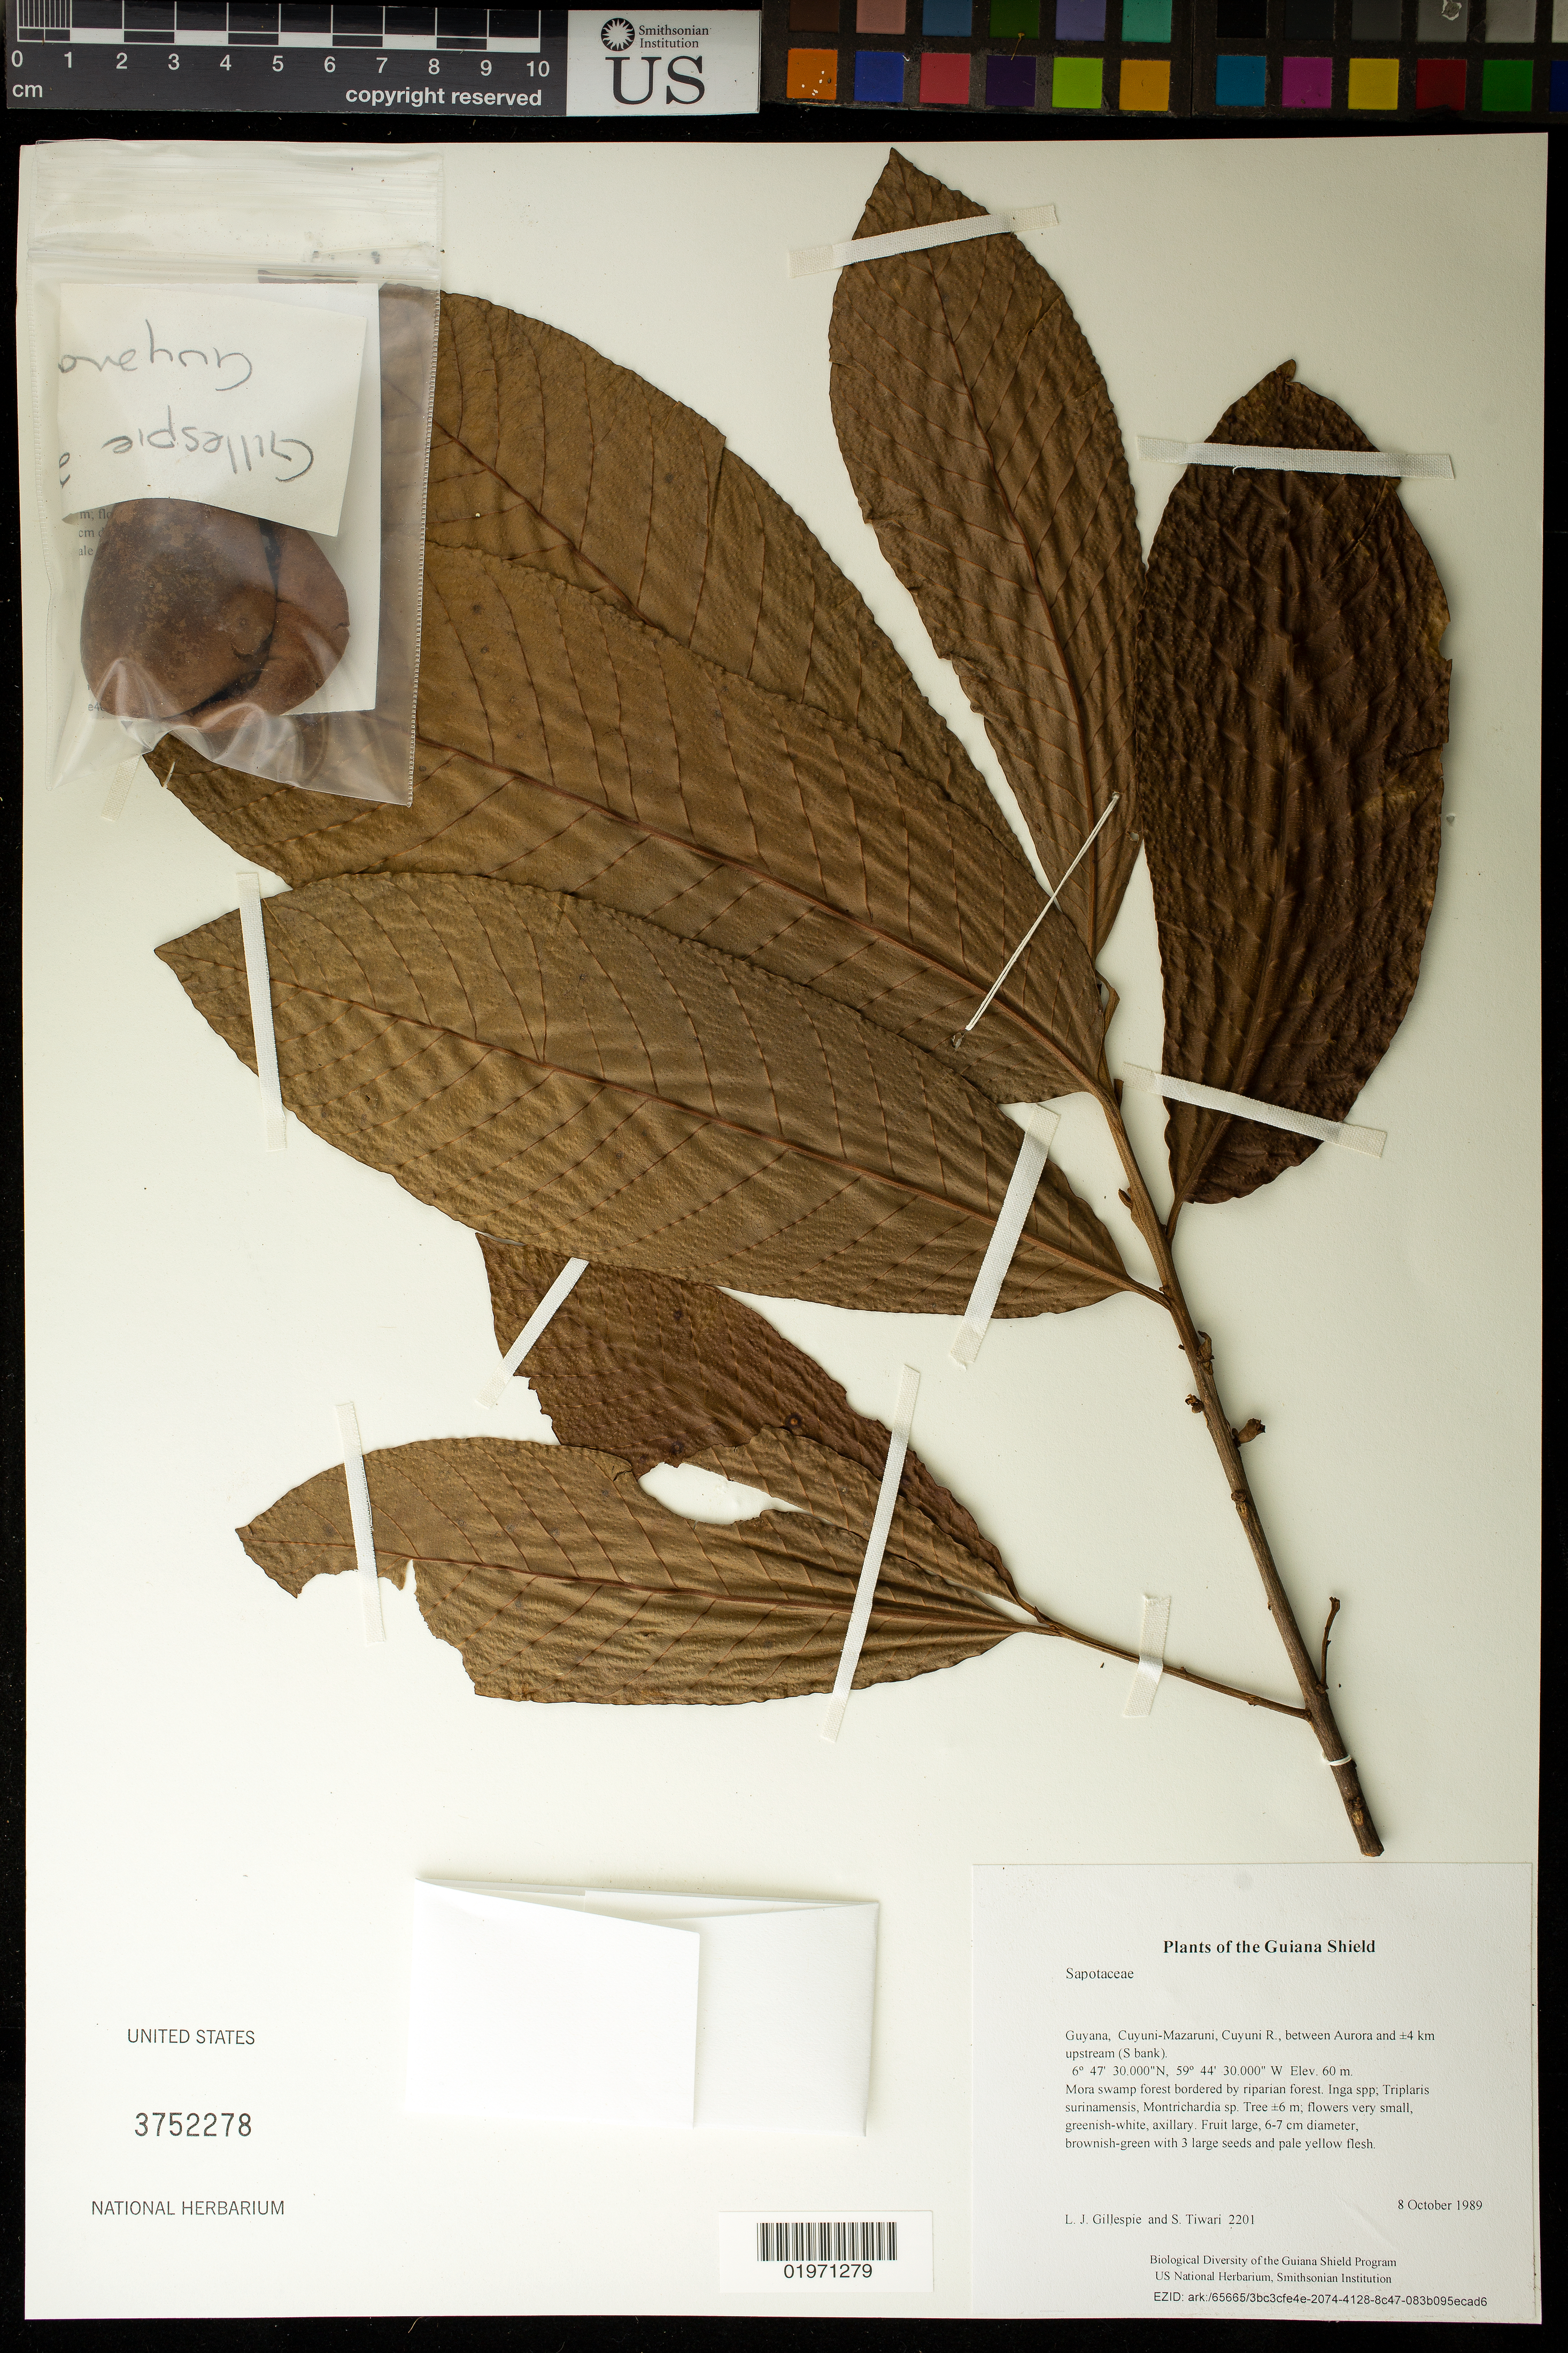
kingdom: Plantae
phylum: Tracheophyta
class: Magnoliopsida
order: Ericales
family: Sapotaceae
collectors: L. J. Gillespie & S. Tiwari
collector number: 2201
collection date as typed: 8 October 1989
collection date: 1989-10-08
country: Guyana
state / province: Cuyuni-Mazaruni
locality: Cuyuni R., between Aurora and ±4 km upstream (S bank)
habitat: Mora swamp forest bordered by riparian forest. Inga spp; Triplaris surinamensis, Montrichardia sp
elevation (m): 60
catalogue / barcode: US 3752278